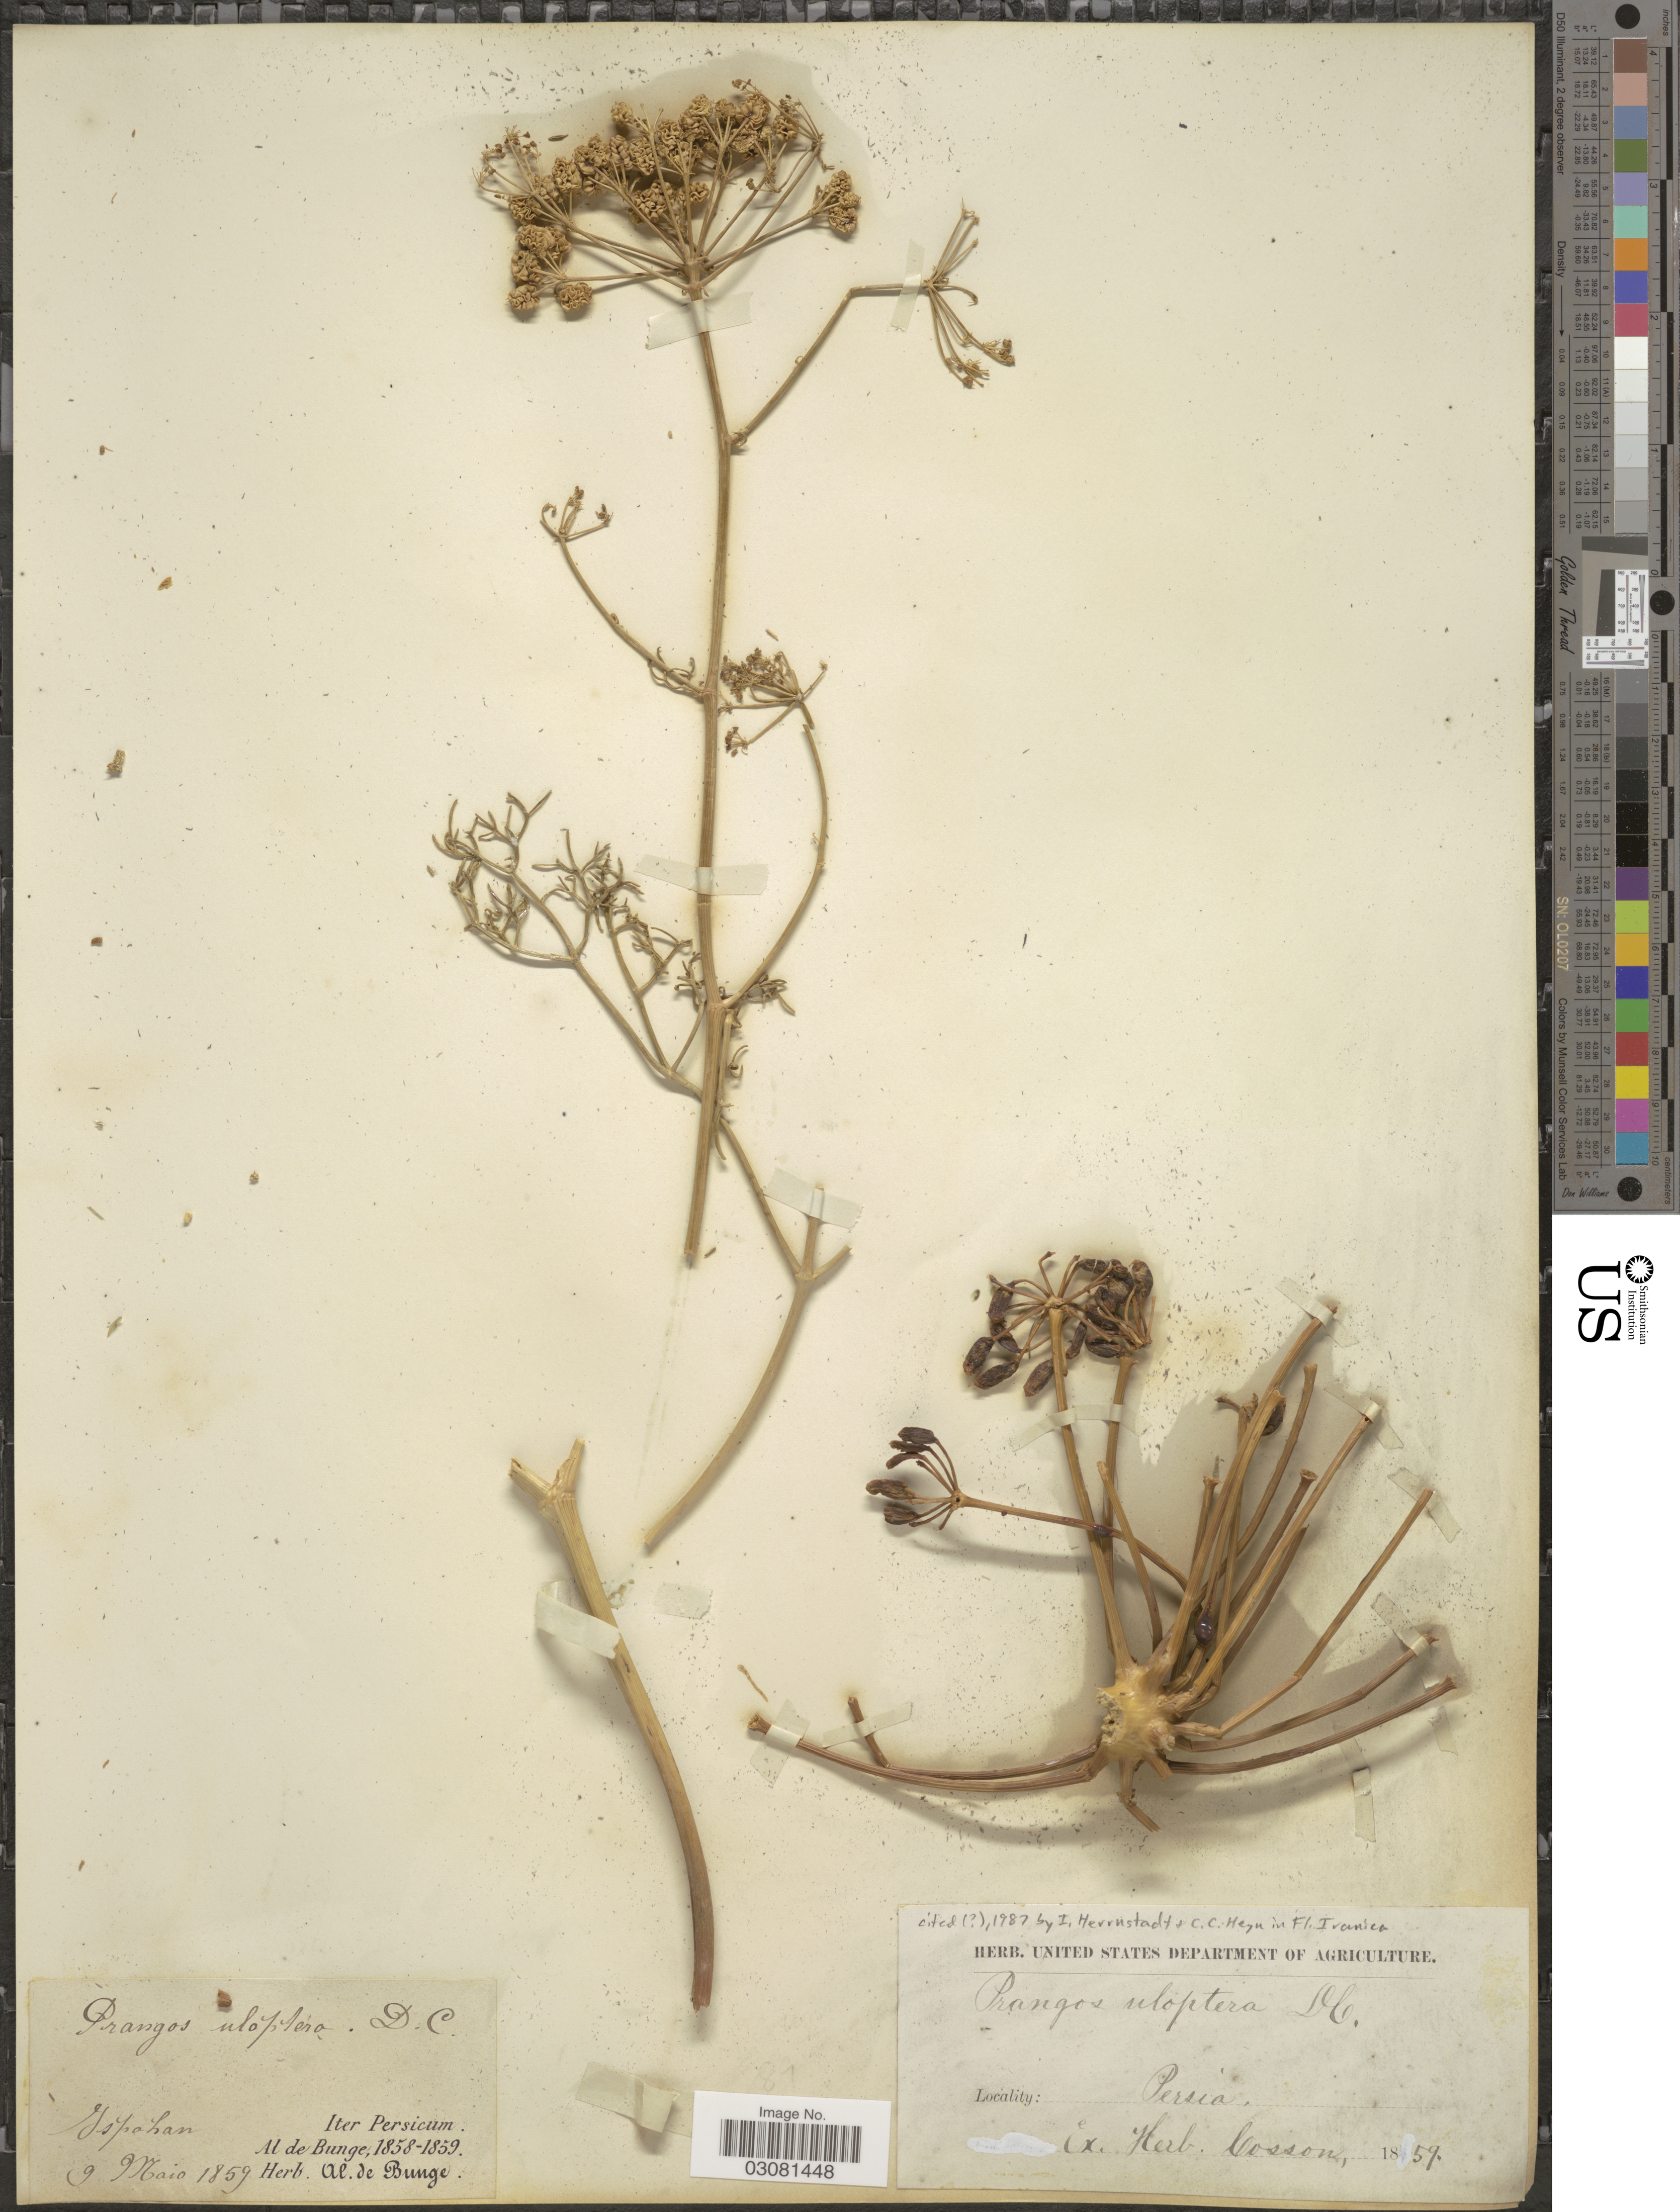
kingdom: Plantae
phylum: Tracheophyta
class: Magnoliopsida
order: Apiales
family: Apiaceae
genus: Prangos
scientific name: Prangos uloptera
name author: DC.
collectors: A. de Bunge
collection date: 1859-05-09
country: Iran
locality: Iter Persicum, Ispohan [interpreted].